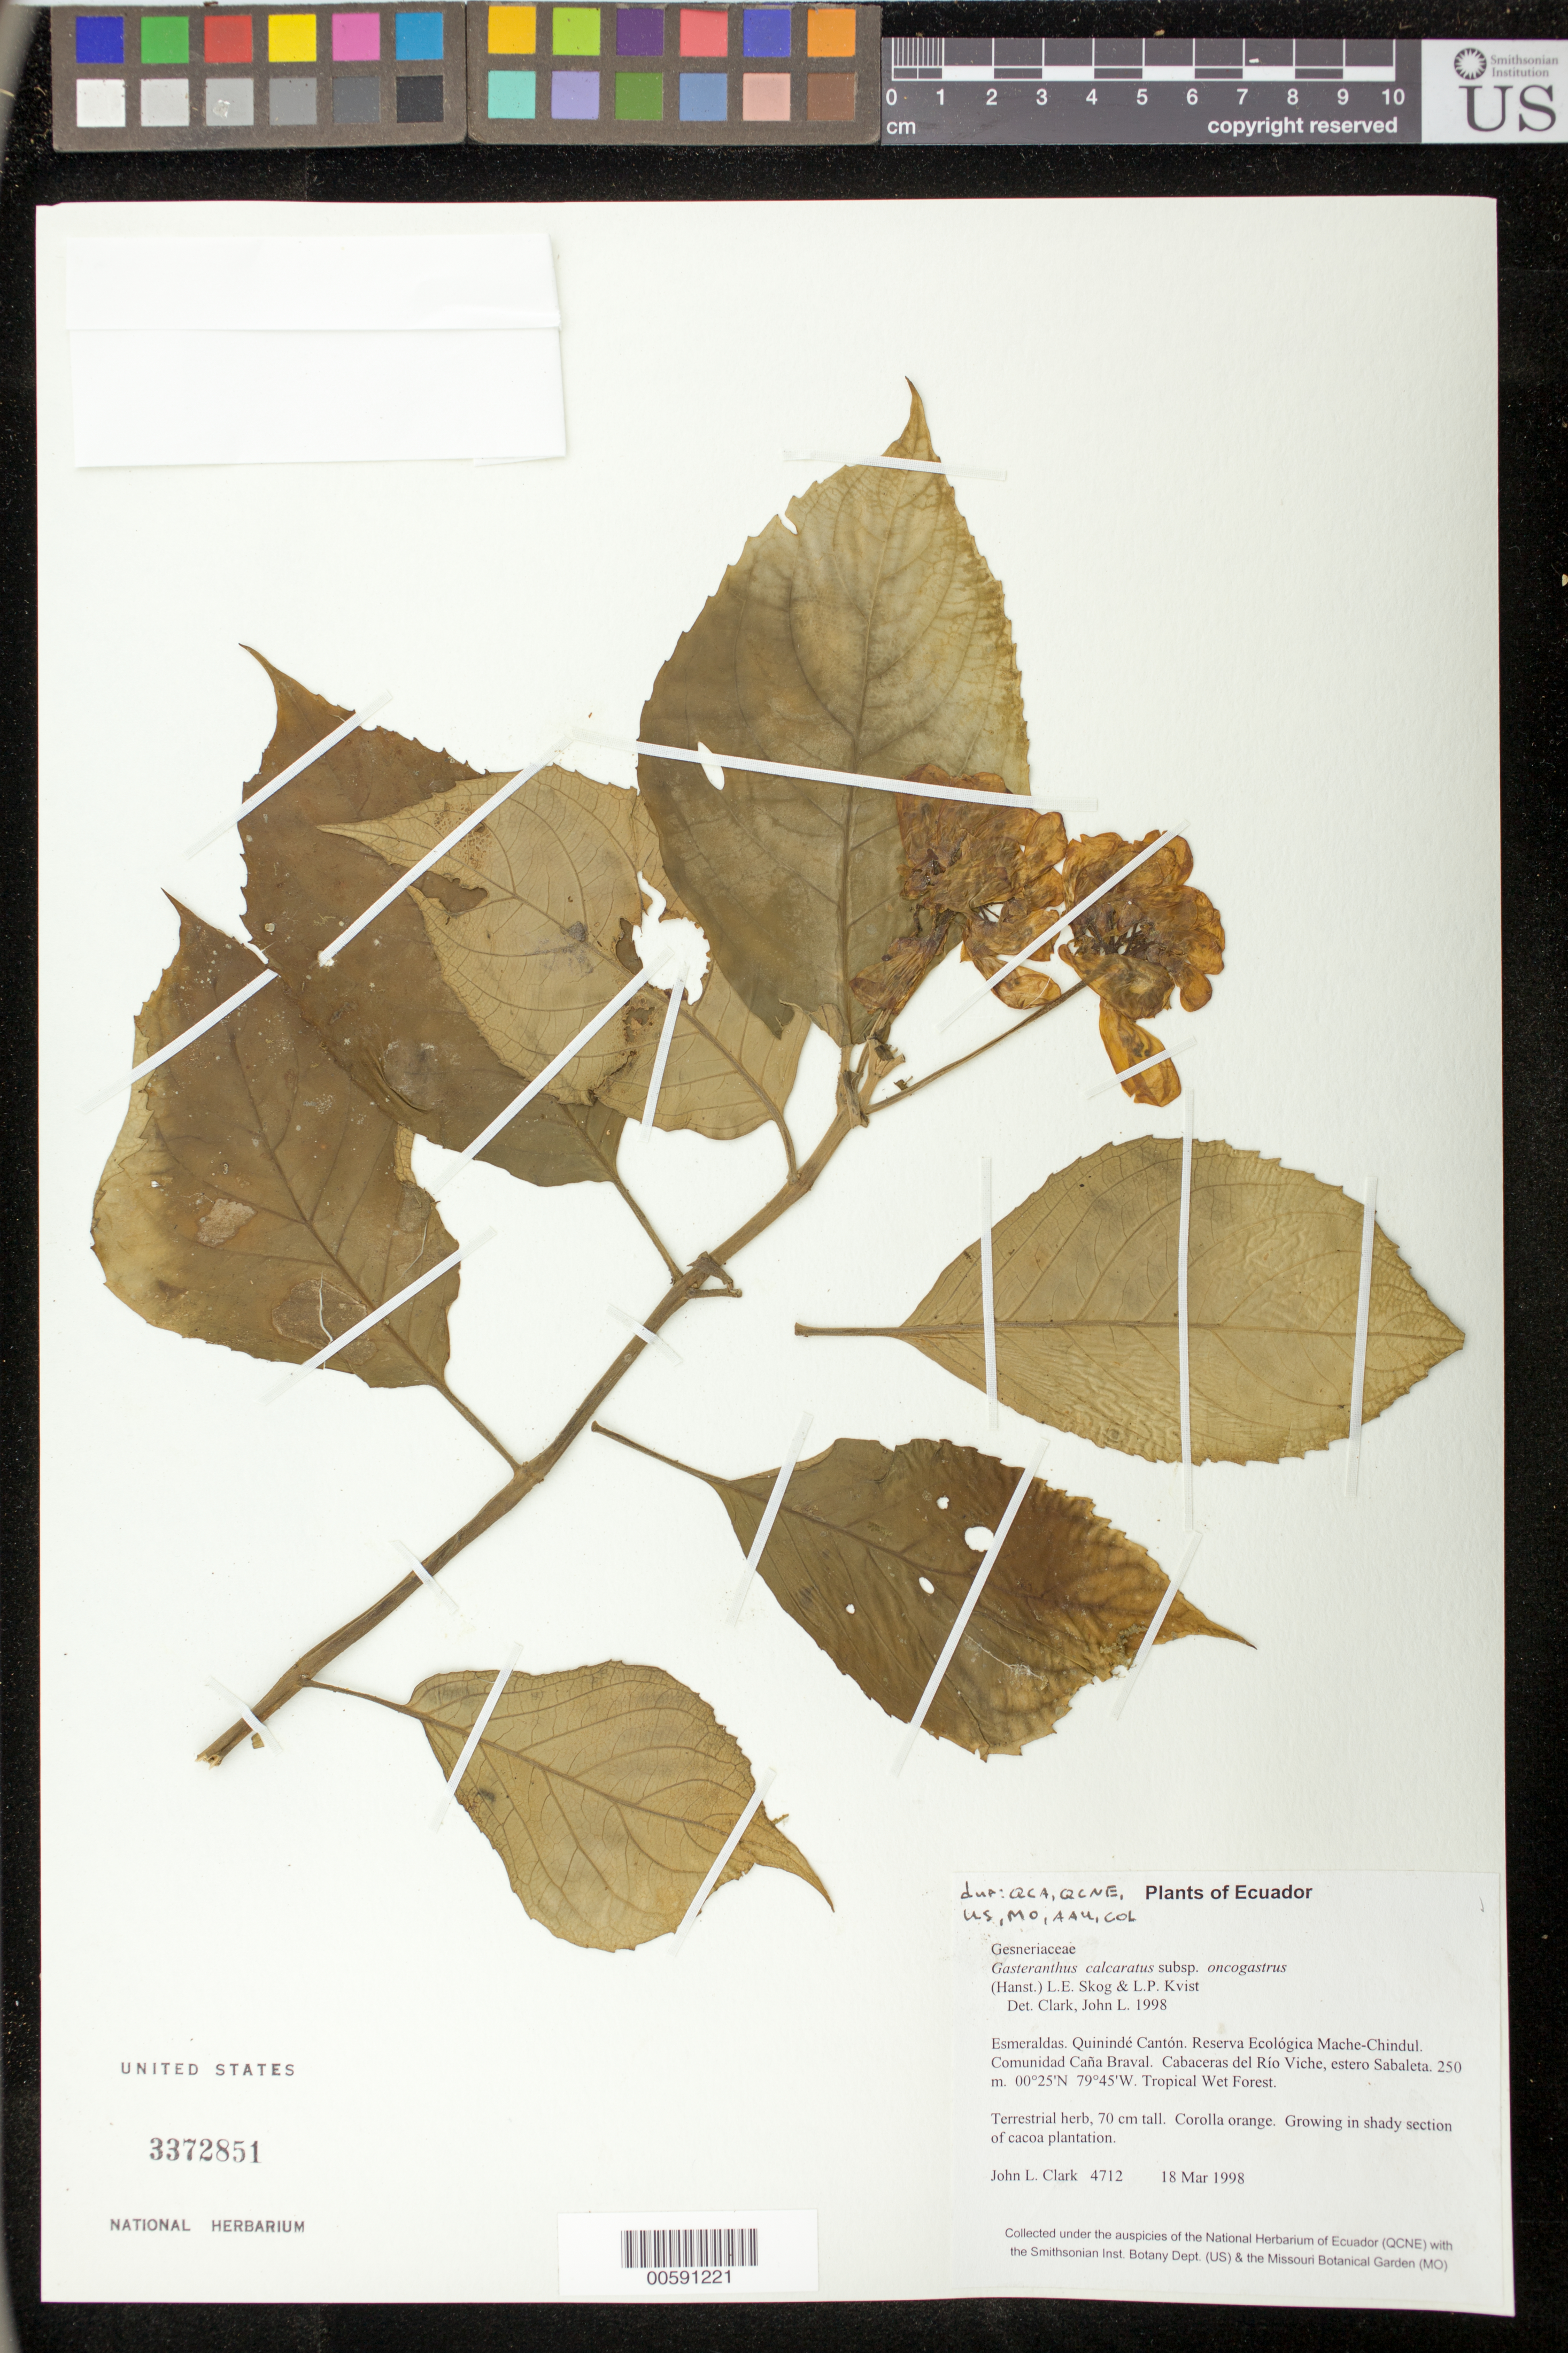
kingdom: Plantae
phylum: Tracheophyta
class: Magnoliopsida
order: Lamiales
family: Gesneriaceae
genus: Sinningia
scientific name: Sinningia incarnata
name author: (Aubl.) D.L. Denham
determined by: Clark, J. L., (SEL), The Marie Selby Botanical Garden (UNITED STATES)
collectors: J. L. Clark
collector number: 4712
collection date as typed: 18 Mar 1998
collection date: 1998-03-18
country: Ecuador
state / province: Esmeraldas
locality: Quinindé Cantón. Reserva Ecológica Mache-Chindul. Comunidad Caña Braval. Cabaceras del Río Viche, estero Sabaleta.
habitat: Tropical Wet Forest.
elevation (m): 250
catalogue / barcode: US 3372851